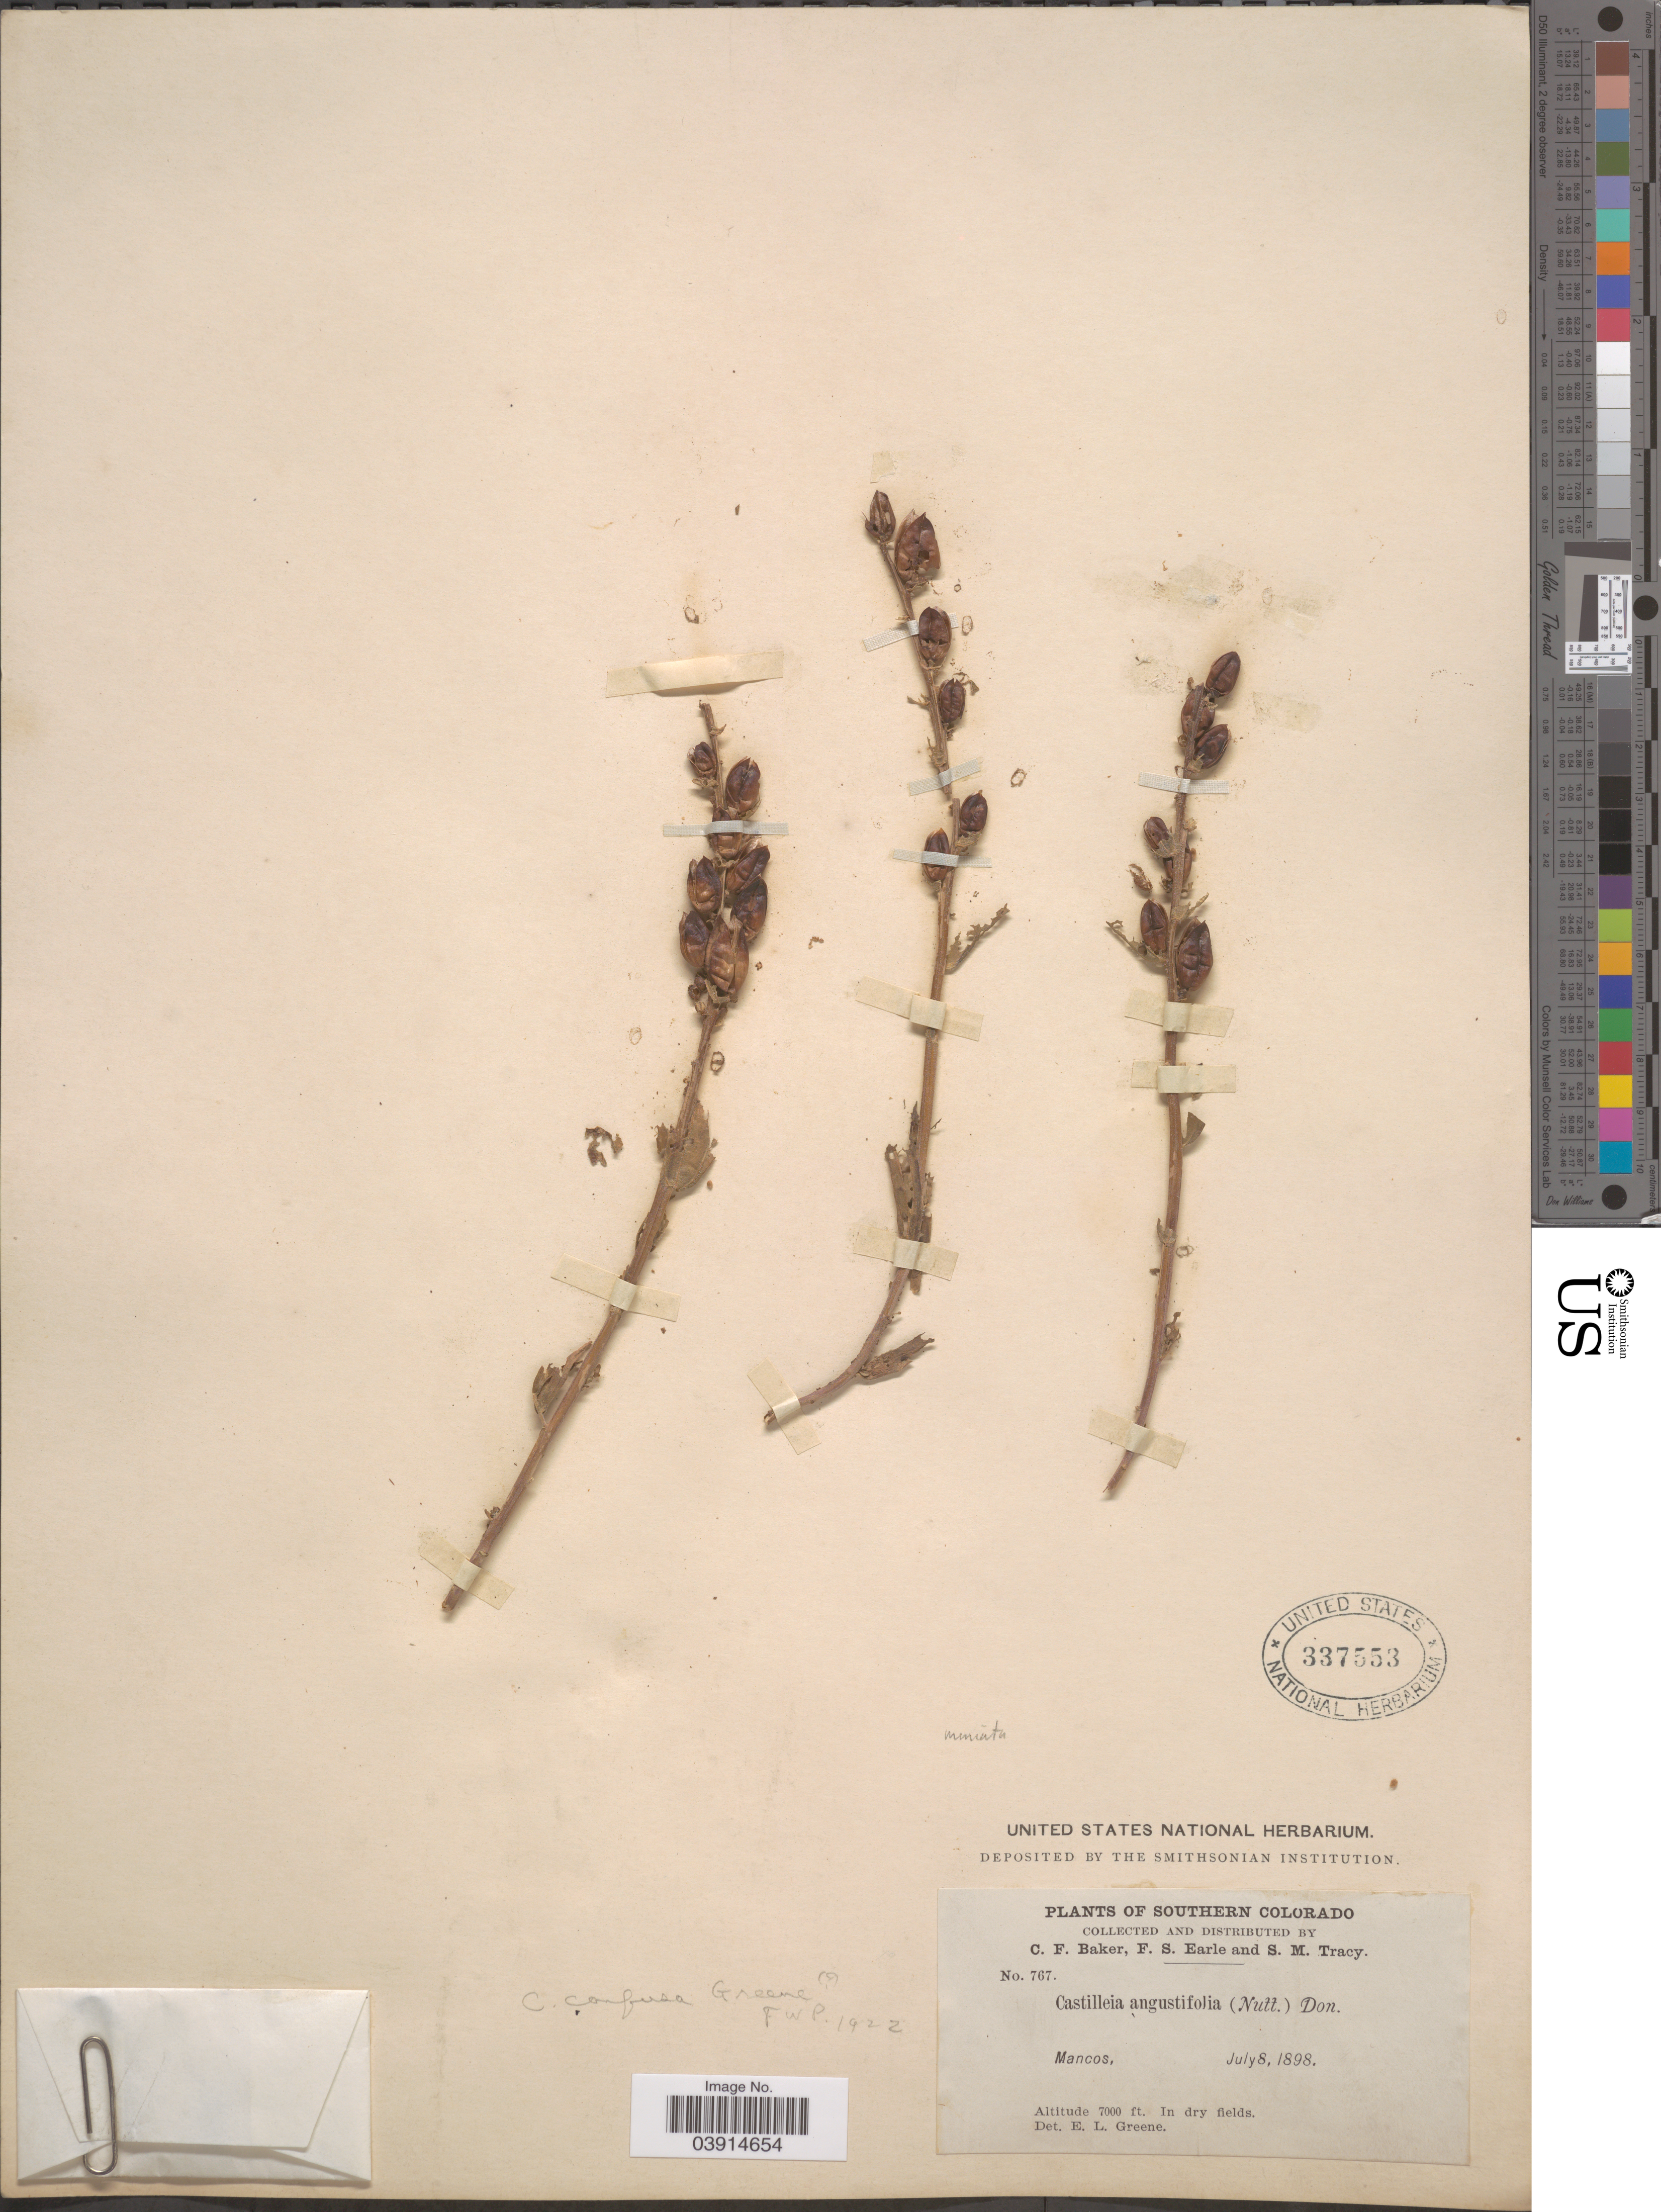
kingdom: Plantae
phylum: Tracheophyta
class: Magnoliopsida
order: Lamiales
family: Orobanchaceae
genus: Castilleja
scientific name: Castilleja sp.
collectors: C. F. Baker, F. S. Earle & S. M. Tracy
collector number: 767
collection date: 1898-07-08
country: United States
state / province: Colorado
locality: Southern Colorado. Mancos.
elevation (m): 2134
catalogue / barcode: US 337553